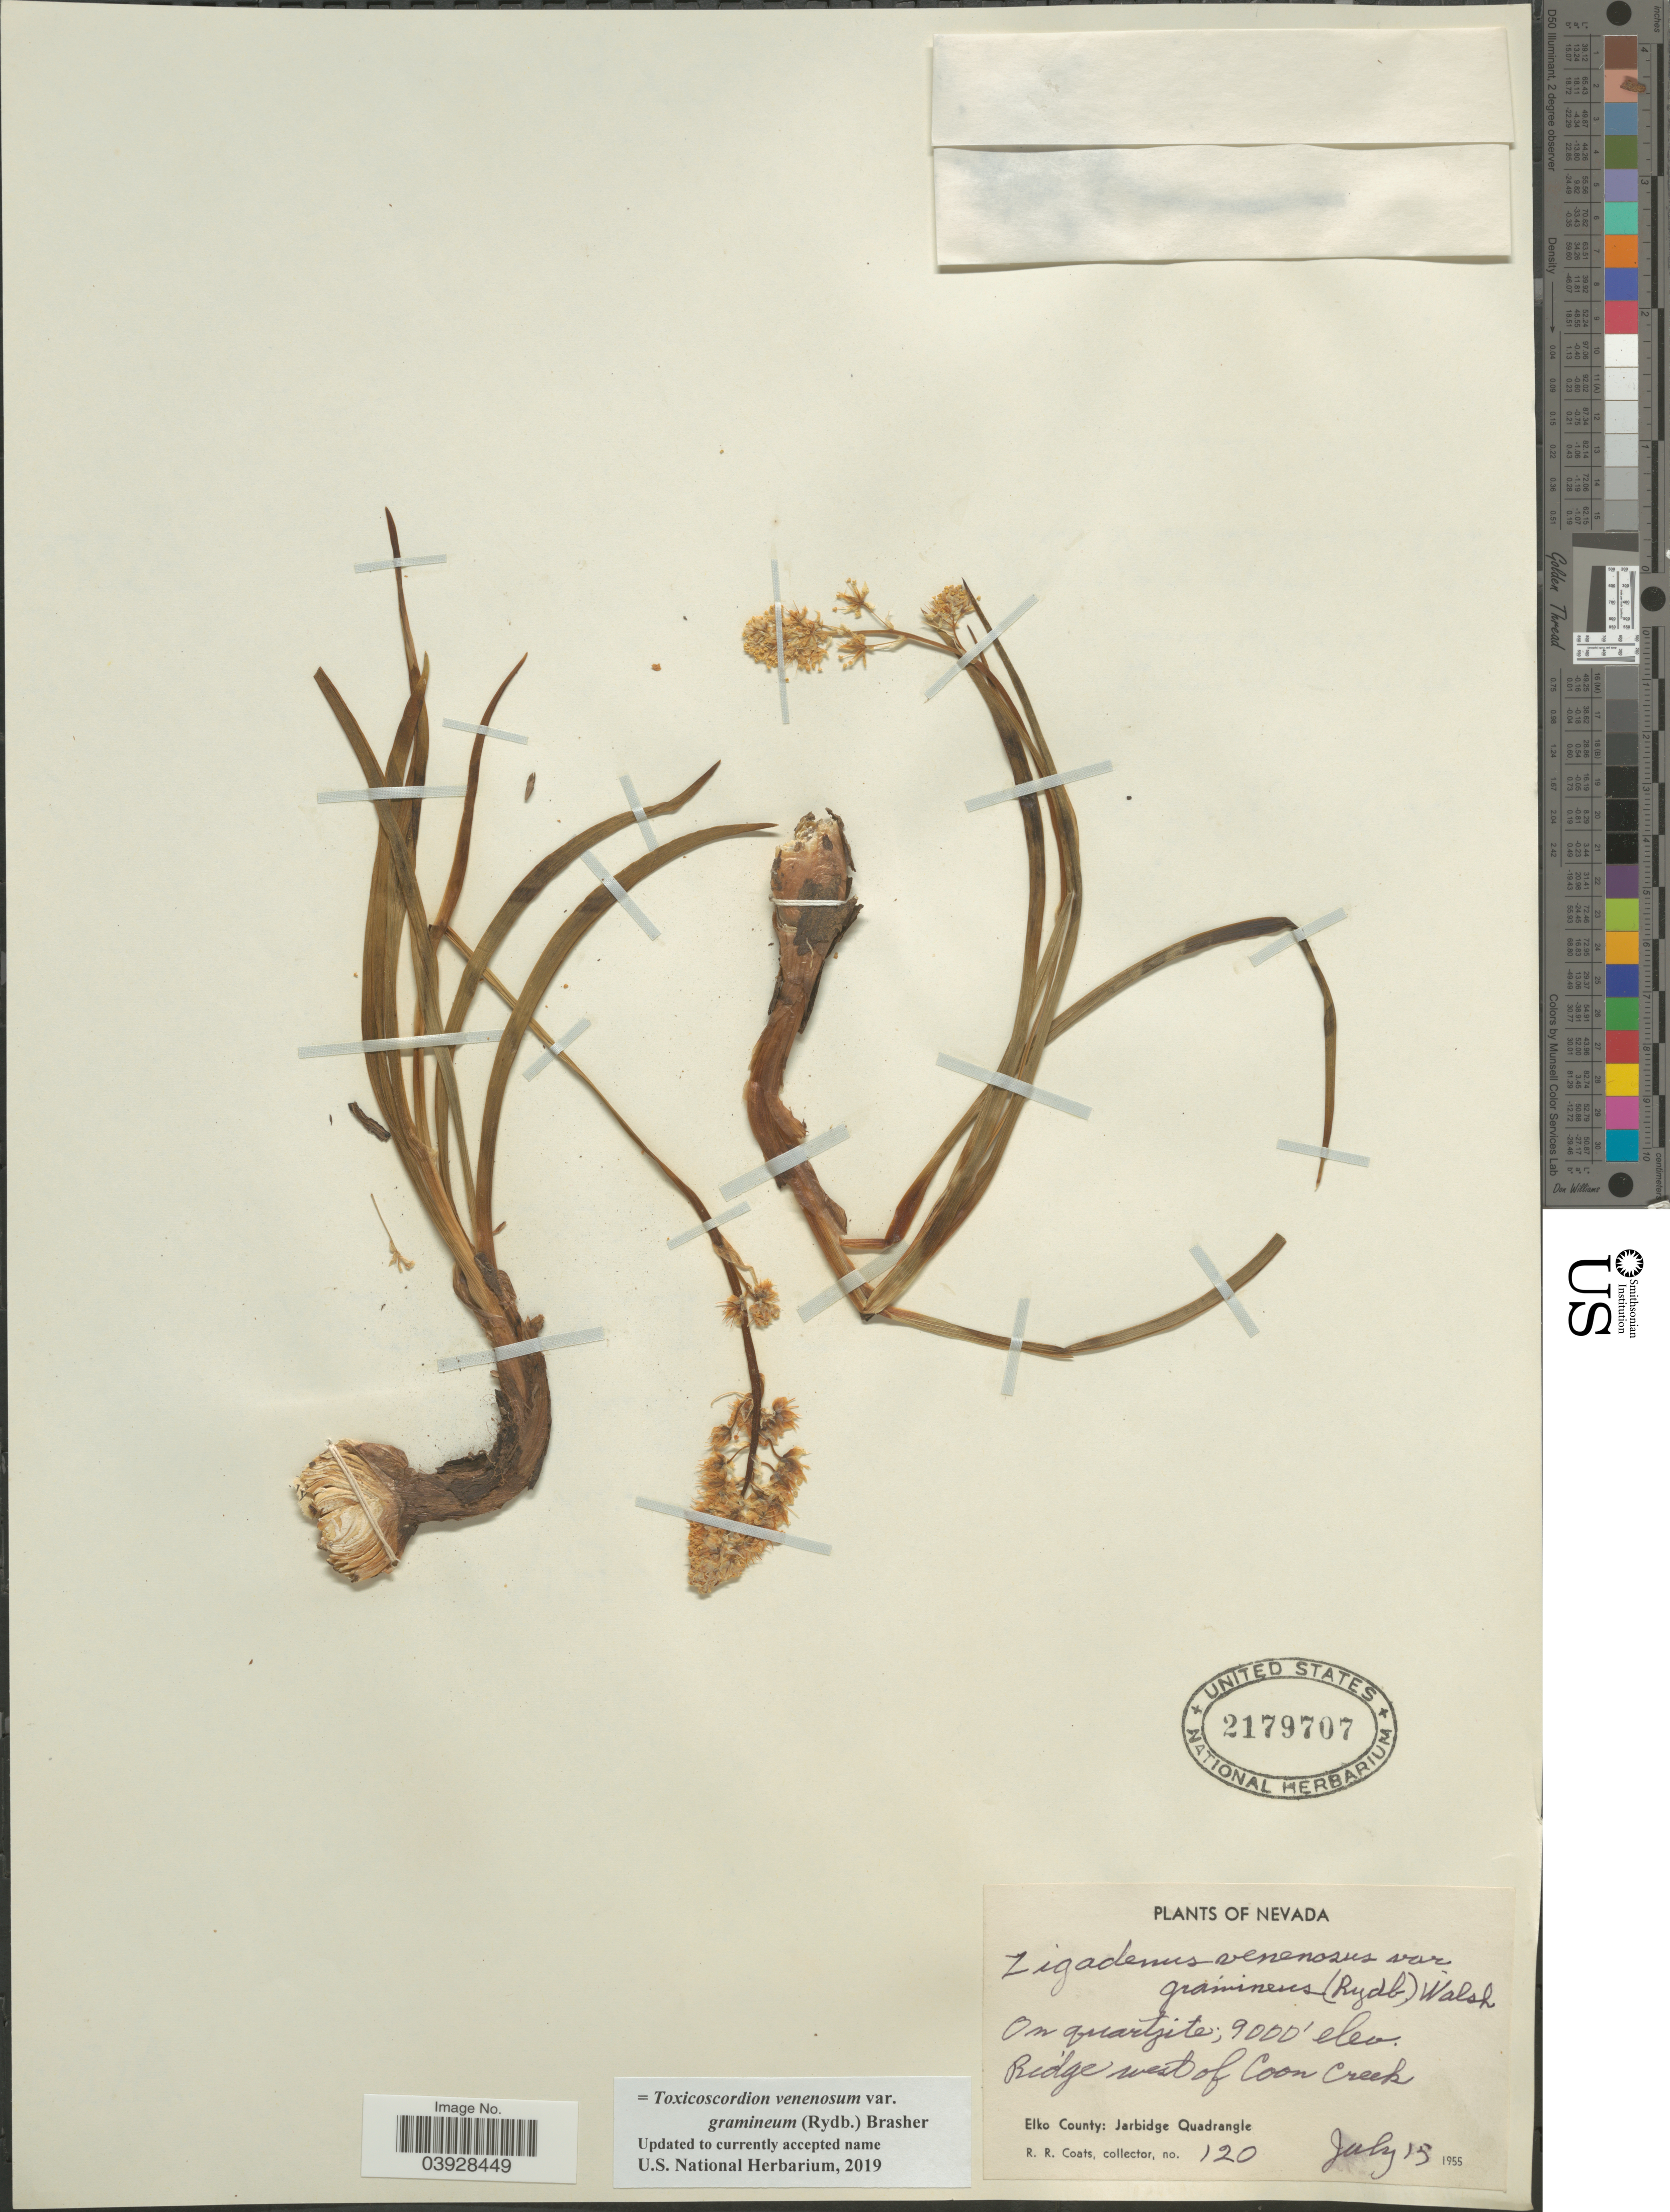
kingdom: Plantae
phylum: Tracheophyta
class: Liliopsida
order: Liliales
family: Melanthiaceae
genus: Toxicoscordion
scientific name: Toxicoscordion venenosum var. gramineum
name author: (Rydb.) Brasher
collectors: R. Coats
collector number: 120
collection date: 1955-07-15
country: United States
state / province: Nevada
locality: Ridge west of Coon Creek. Elko County: Jarbridge Quadrangle.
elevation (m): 2743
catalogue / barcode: US 2179707